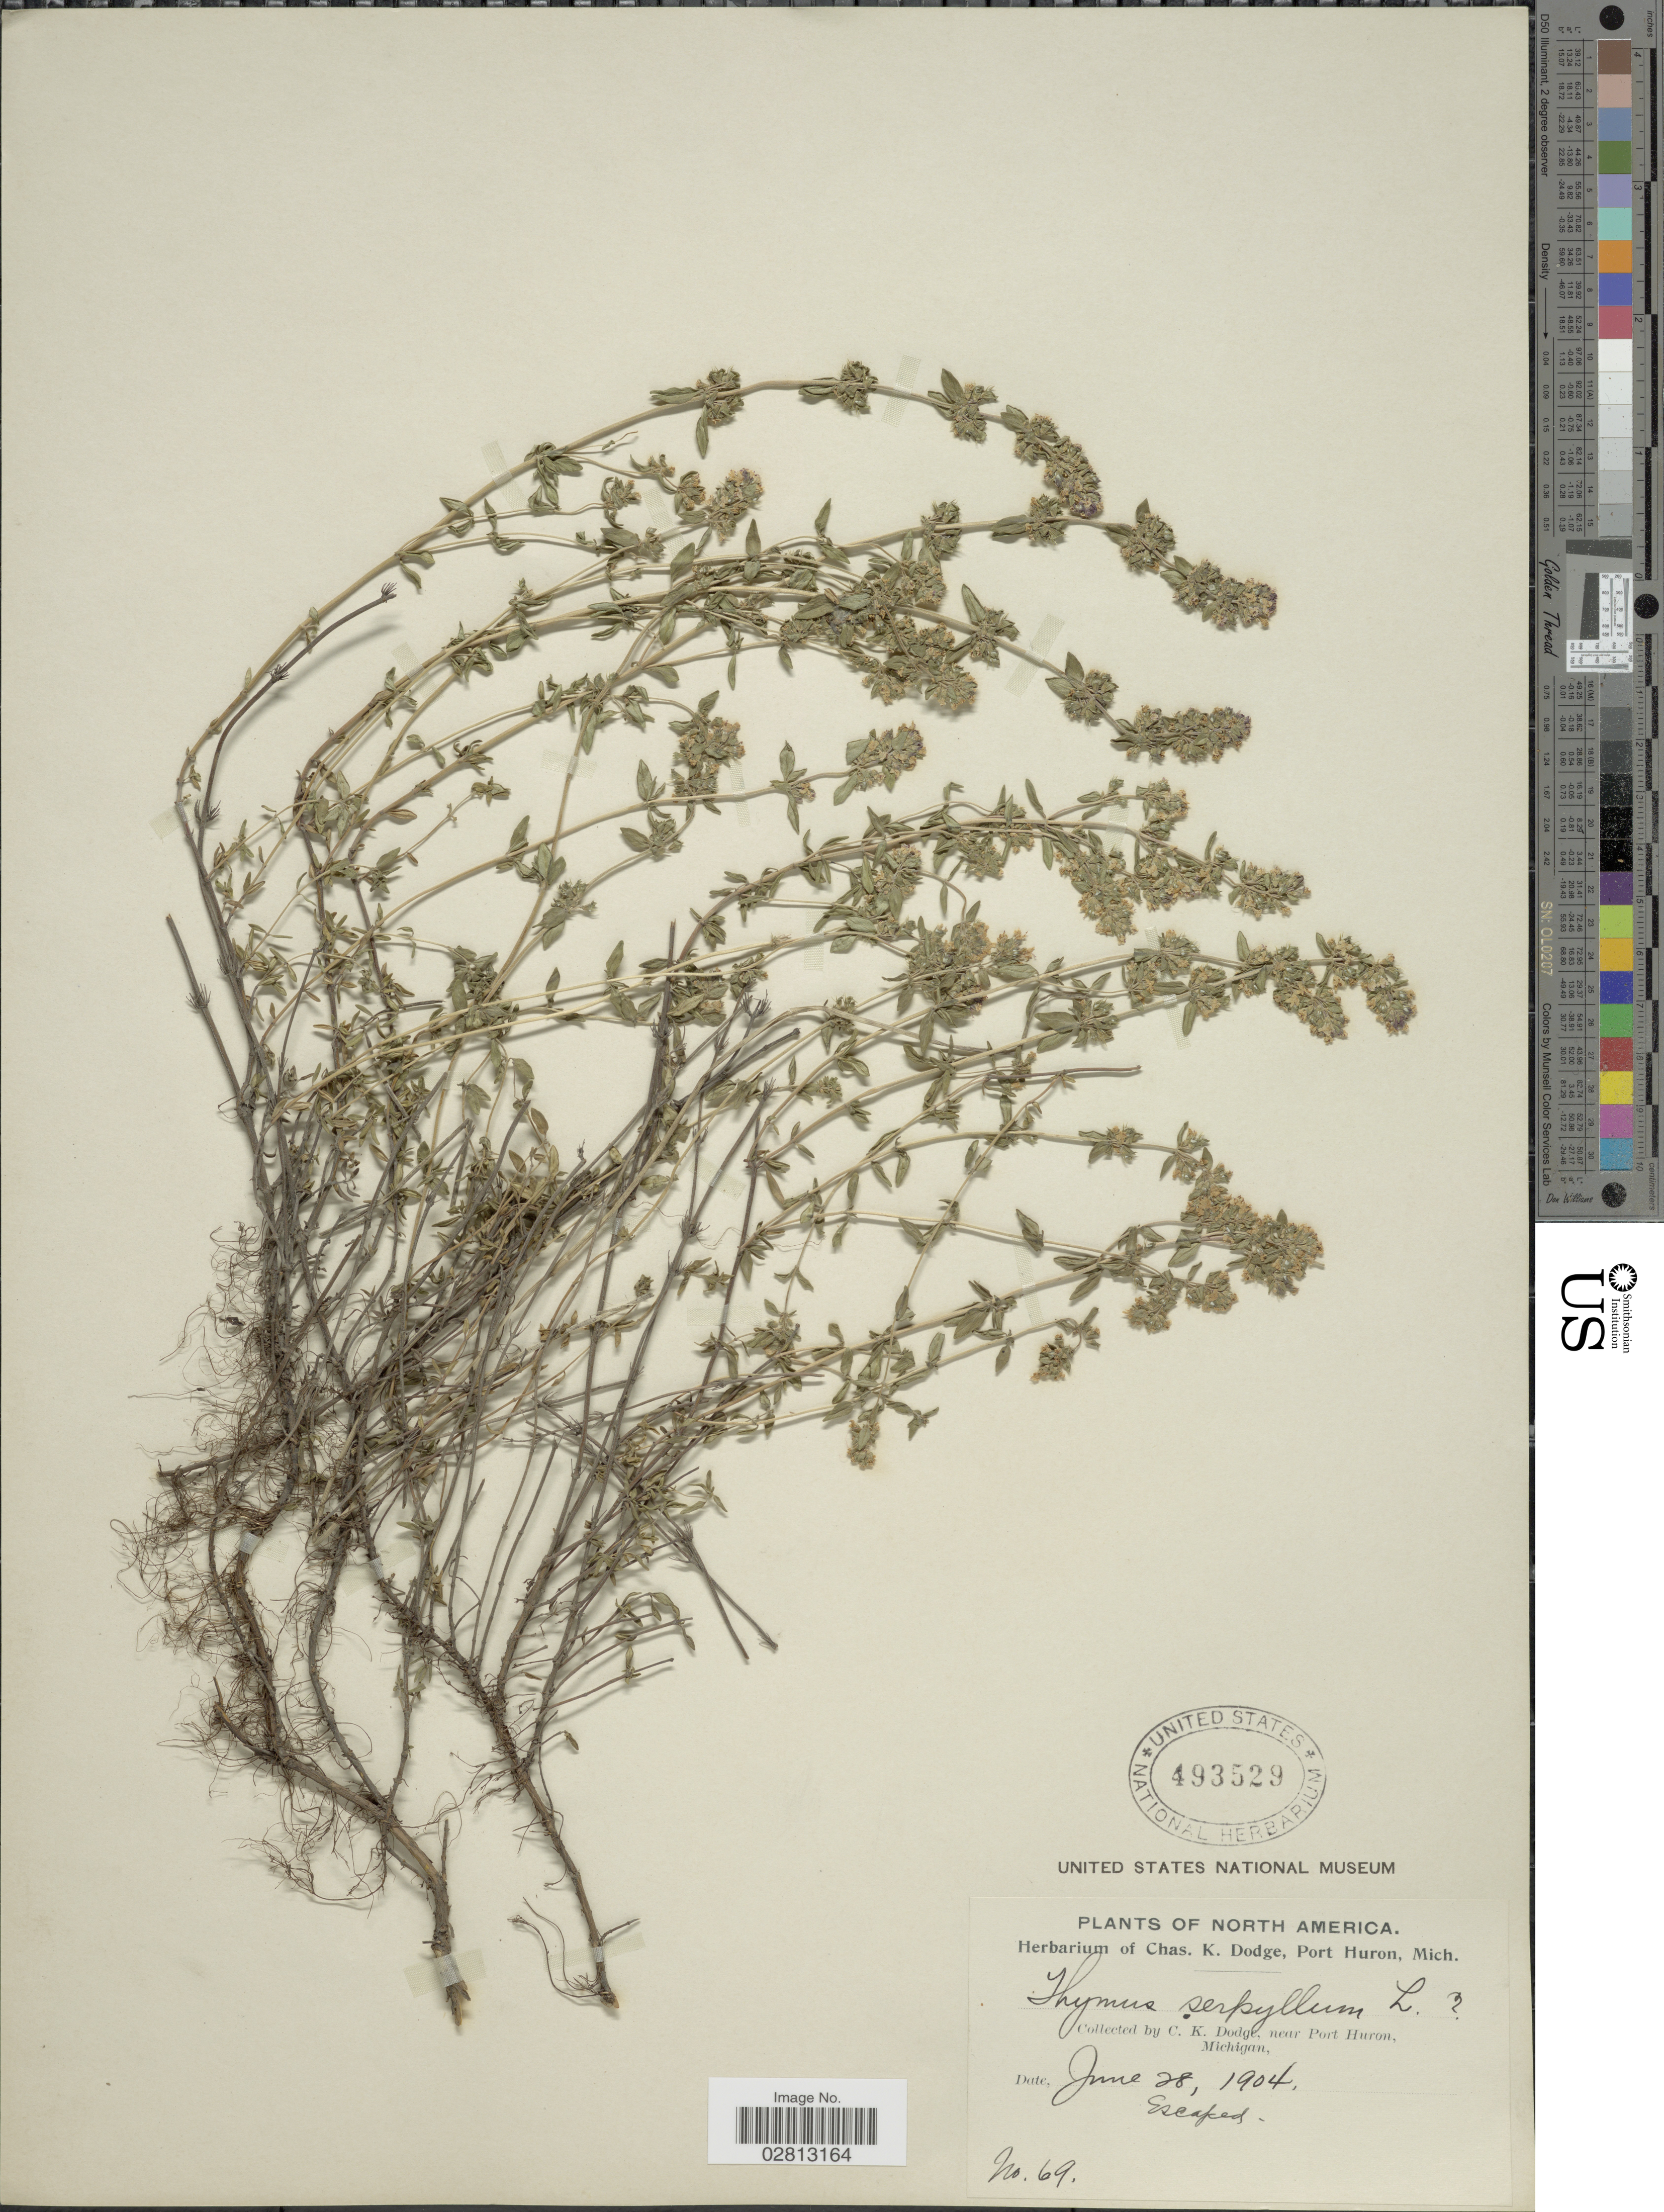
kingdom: Plantae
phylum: Tracheophyta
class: Magnoliopsida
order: Lamiales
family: Lamiaceae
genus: Thymus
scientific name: Thymus serpyllum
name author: L.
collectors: C. Dodge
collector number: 69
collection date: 1904-06-28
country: United States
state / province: Michigan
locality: Near Port Huron.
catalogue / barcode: US 493529